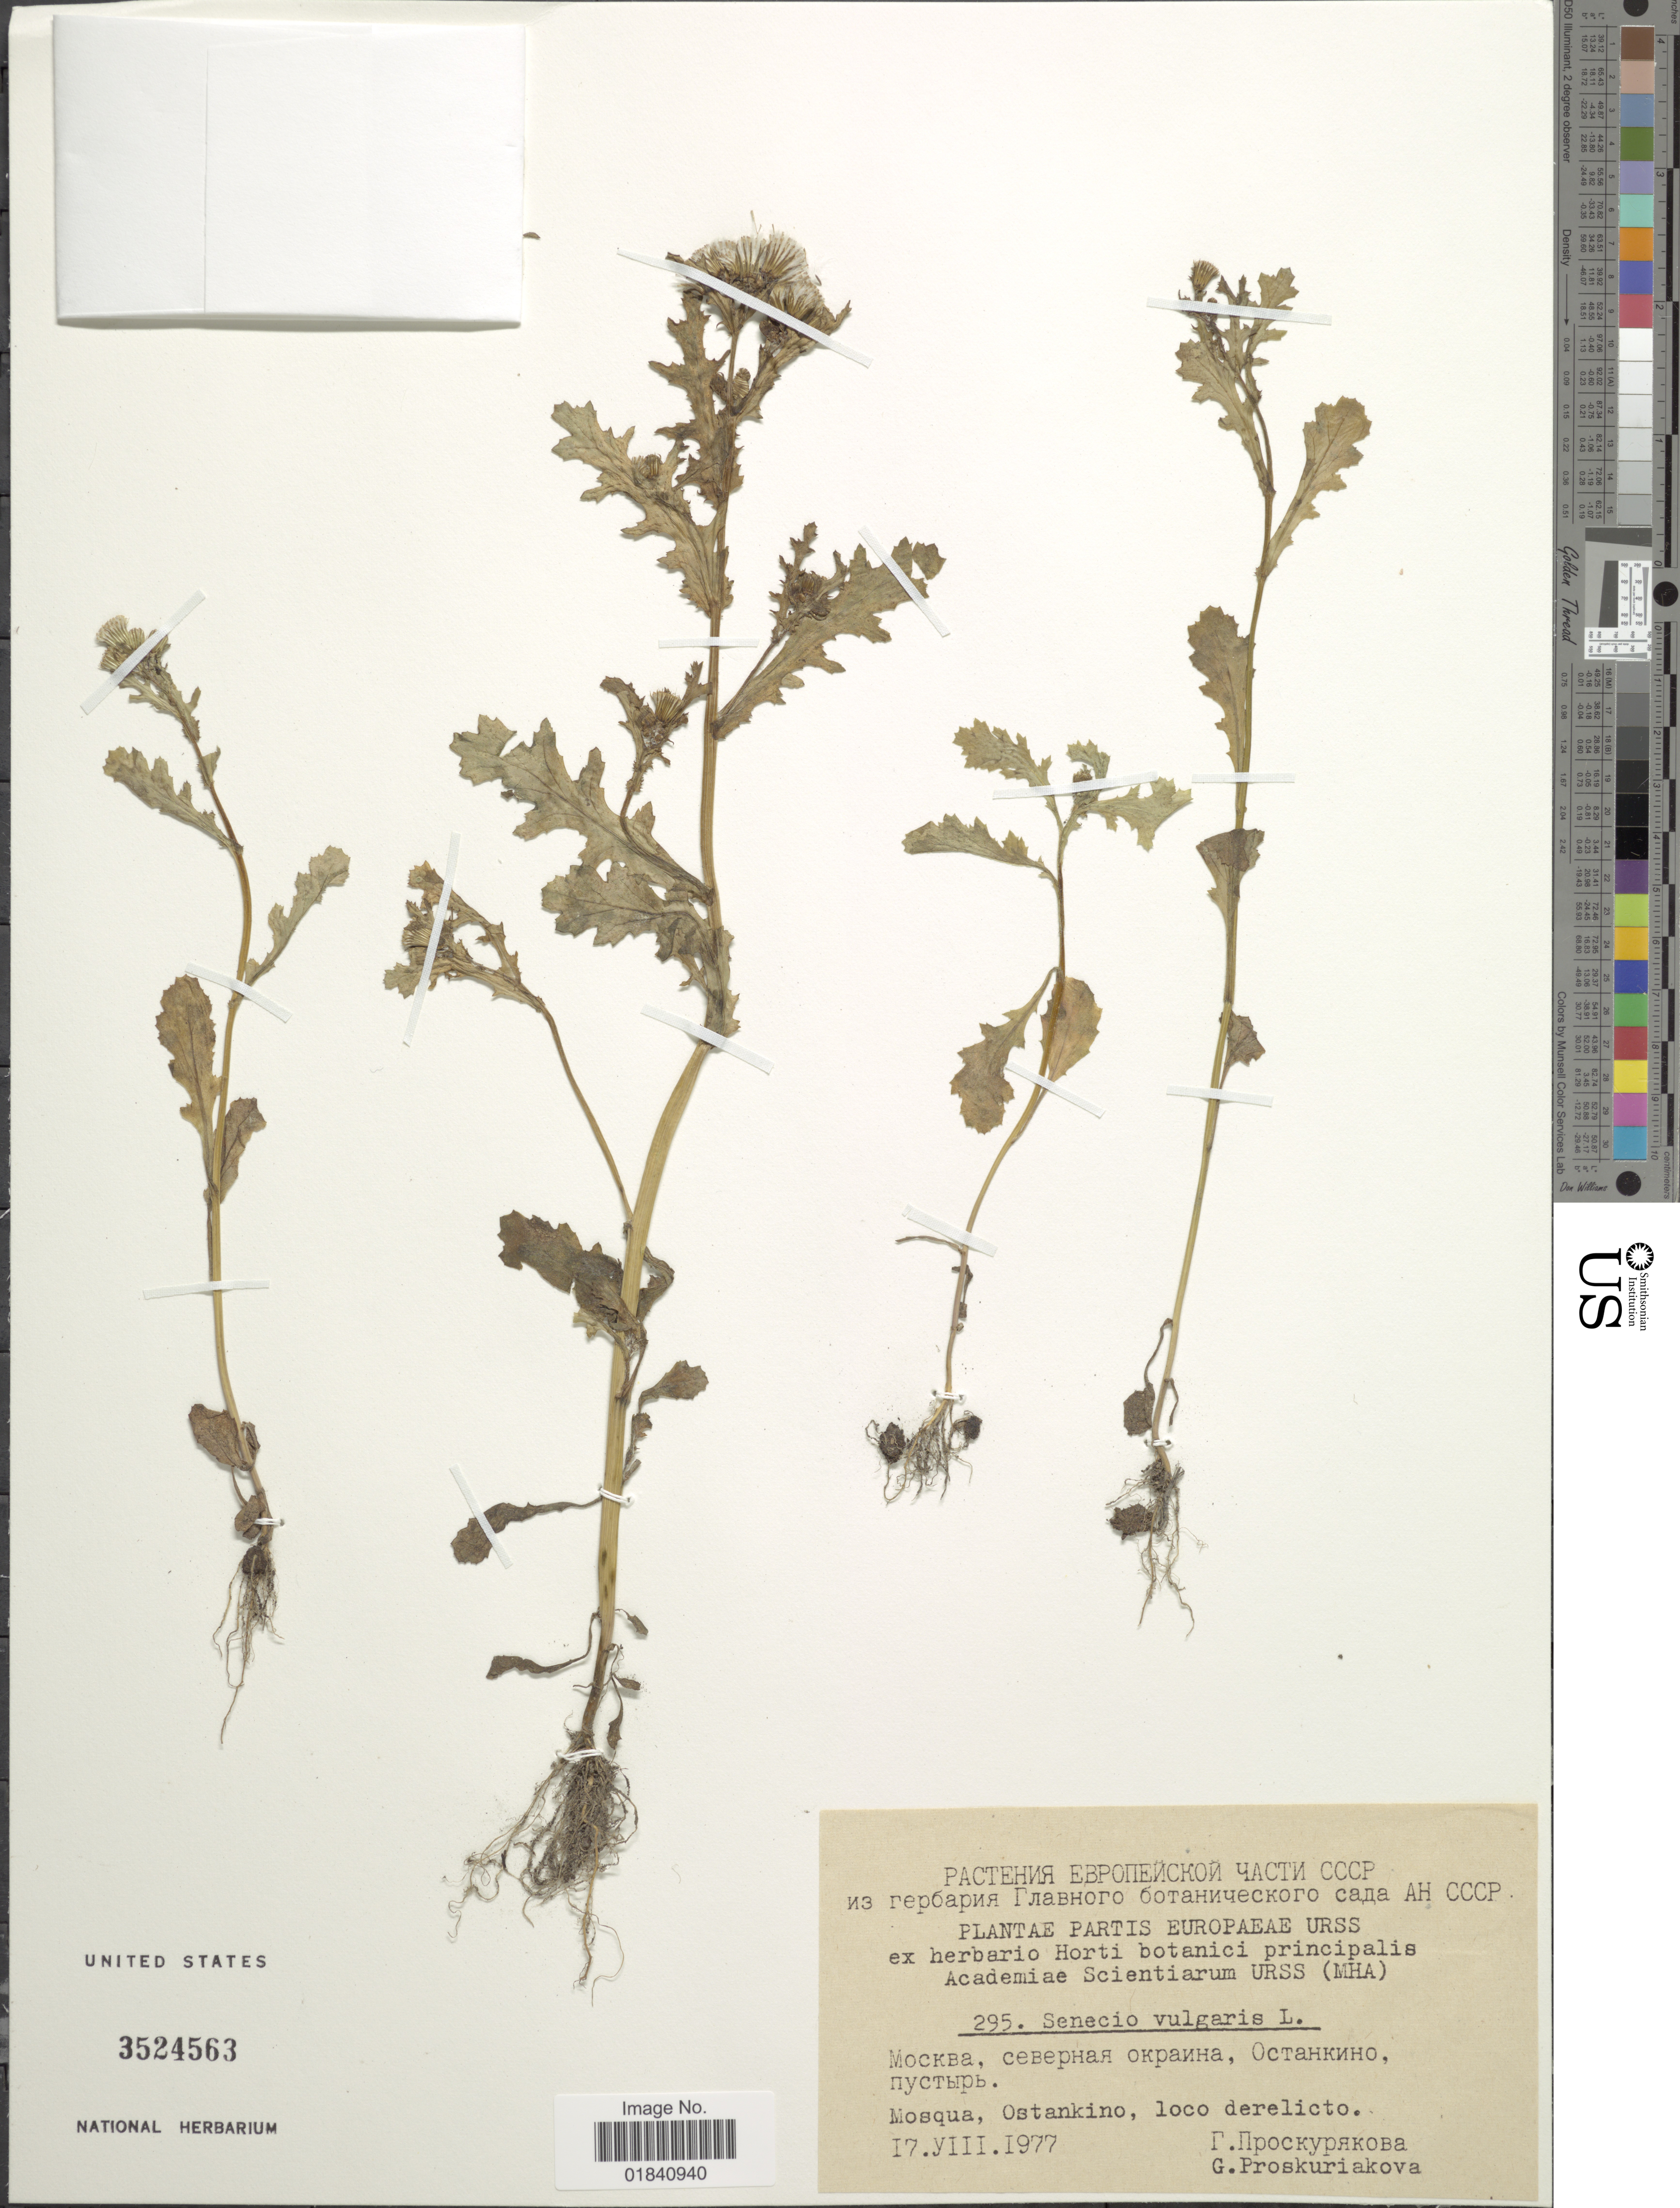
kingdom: Plantae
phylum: Tracheophyta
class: Magnoliopsida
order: Asterales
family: Asteraceae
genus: Senecio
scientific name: Senecio vulgaris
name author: L.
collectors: G. Proskuriakova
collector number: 295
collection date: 1977-08-17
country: Russian Federation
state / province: Moscow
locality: Partis Europaeae URSS. Mosqua, Ostankino, loco derelicto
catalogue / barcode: US 3524563